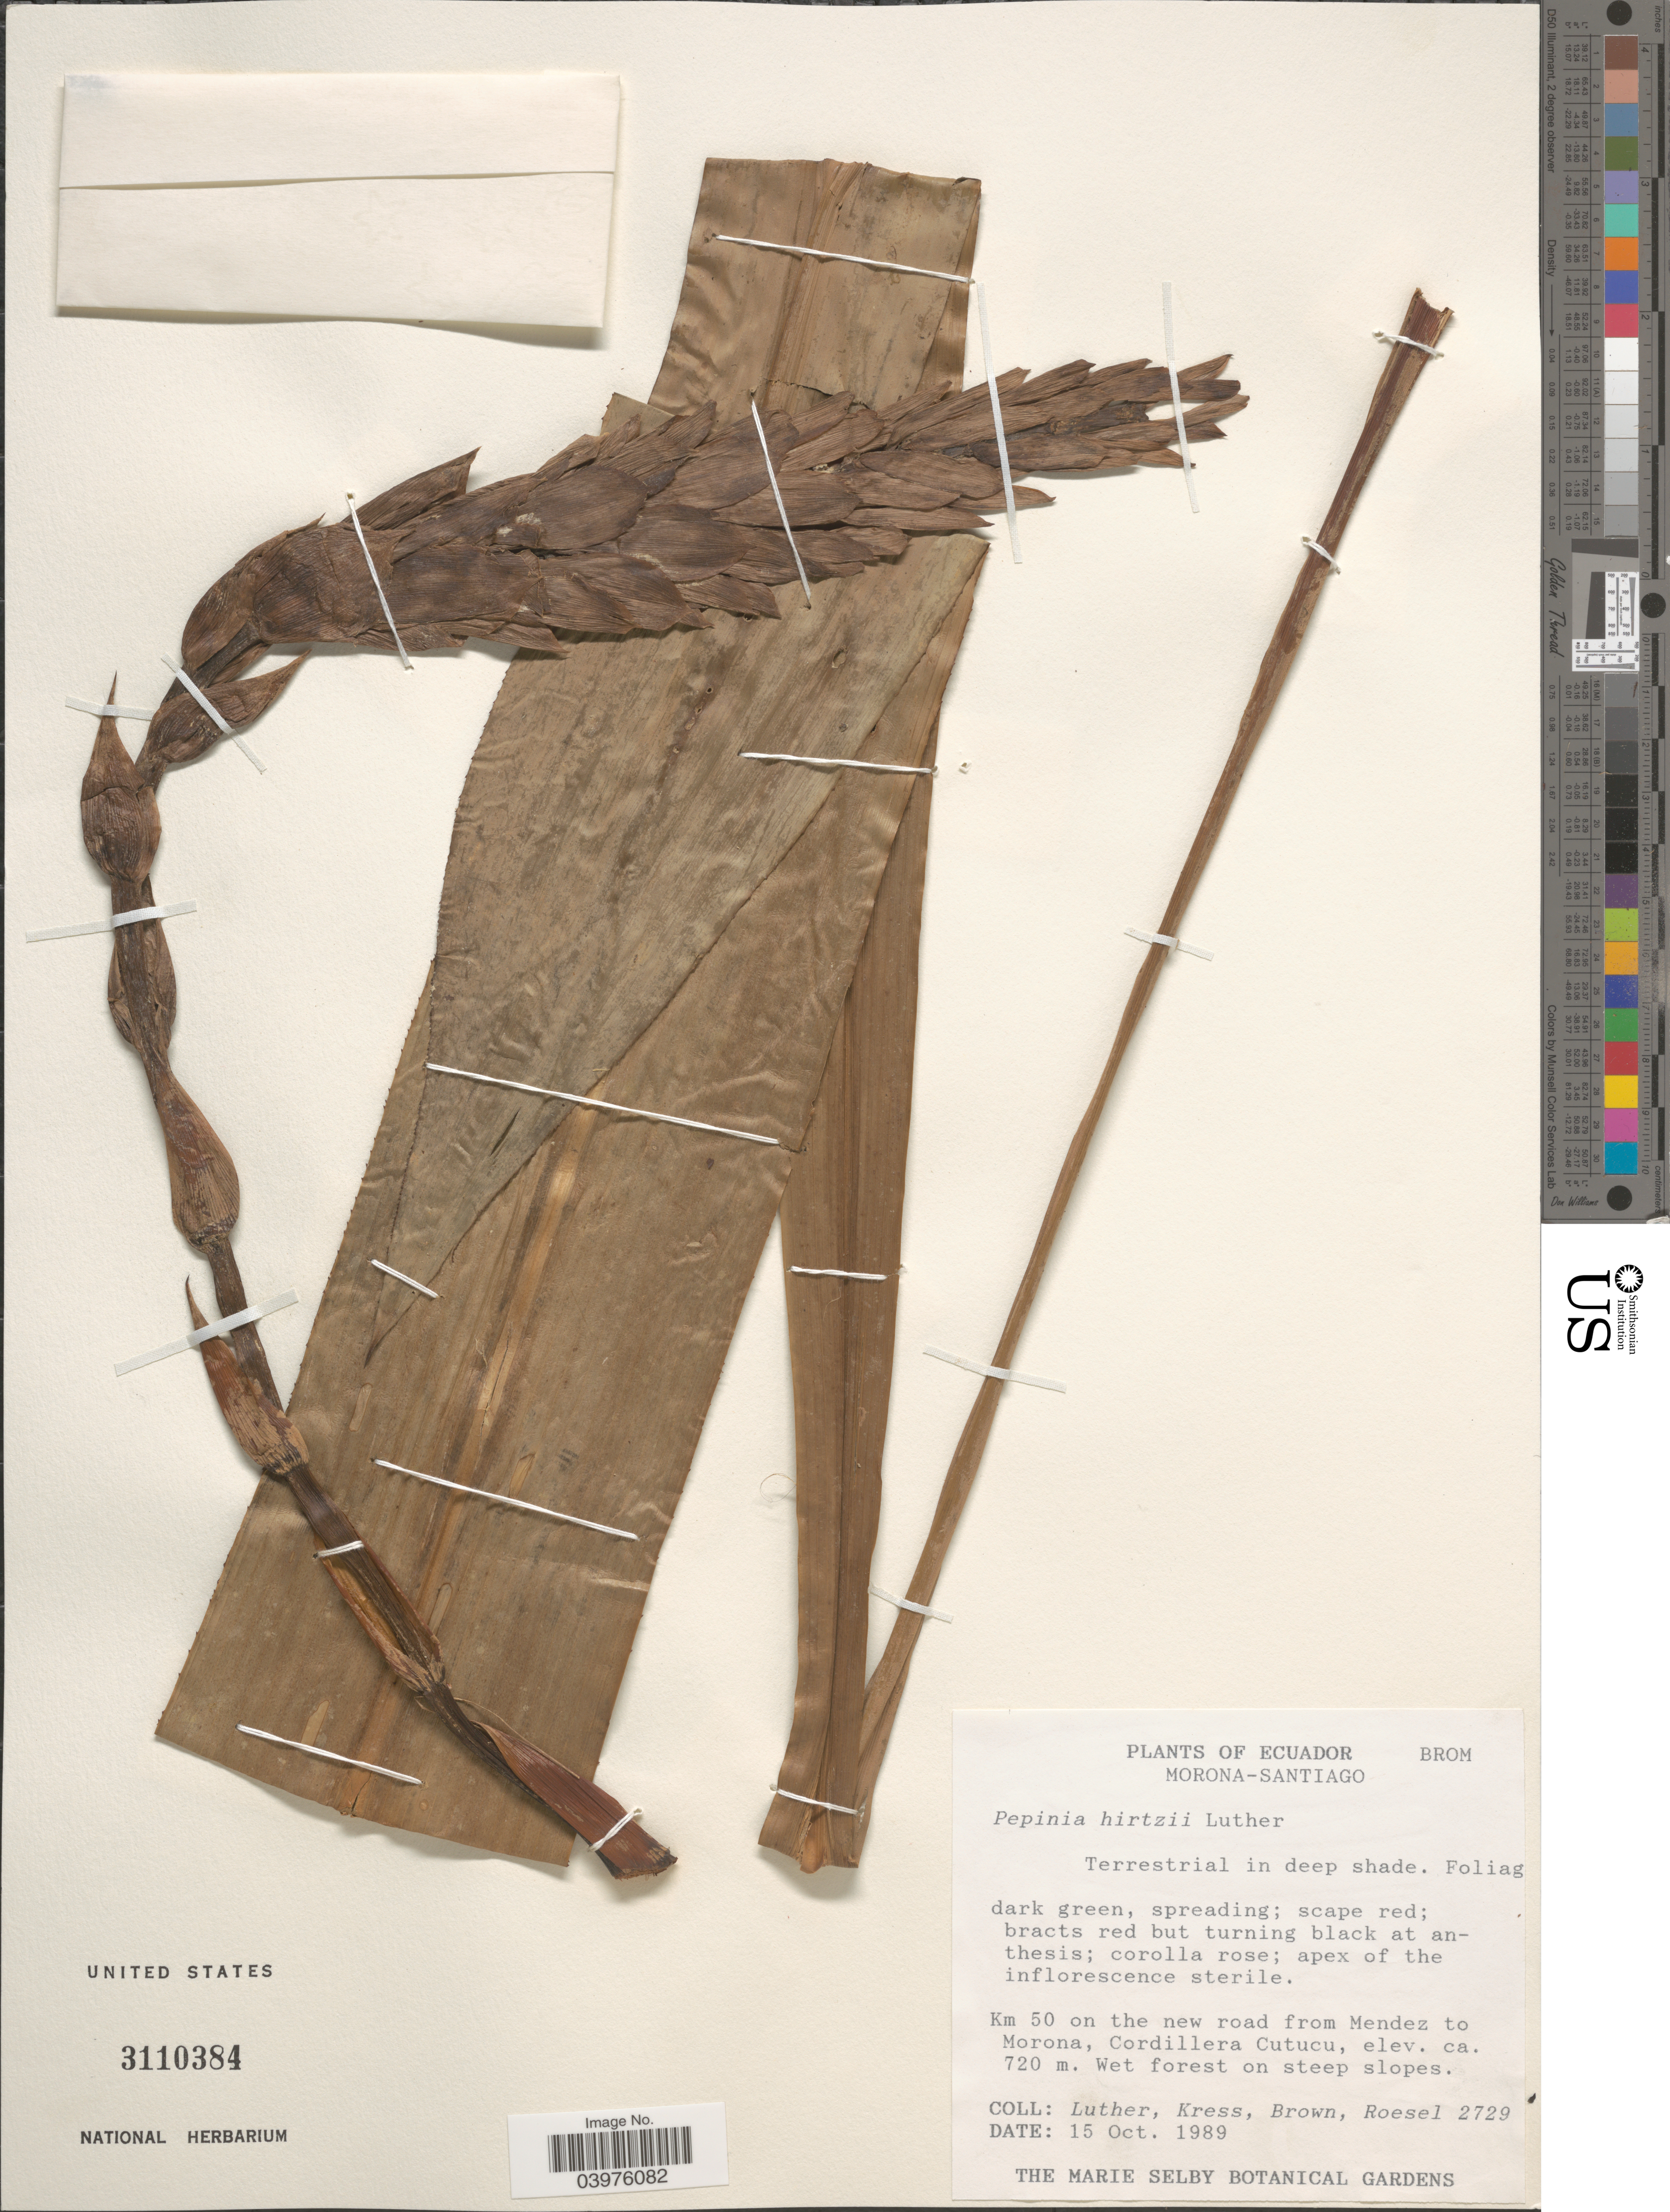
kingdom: Plantae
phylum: Tracheophyta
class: Liliopsida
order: Poales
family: Bromeliaceae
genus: Pitcairnia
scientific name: Pitcairnia hirtzii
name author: H.E. Luther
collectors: -- Luther, -- Kress, -- Brown & Roesel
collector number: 2729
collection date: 1989-10-15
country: Ecuador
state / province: Morona-Santiago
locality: Km 50 on the new road from Mendez to Morona, Cordillera Cutucu. Wet forest on steep slopes.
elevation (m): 720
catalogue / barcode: US 3110384